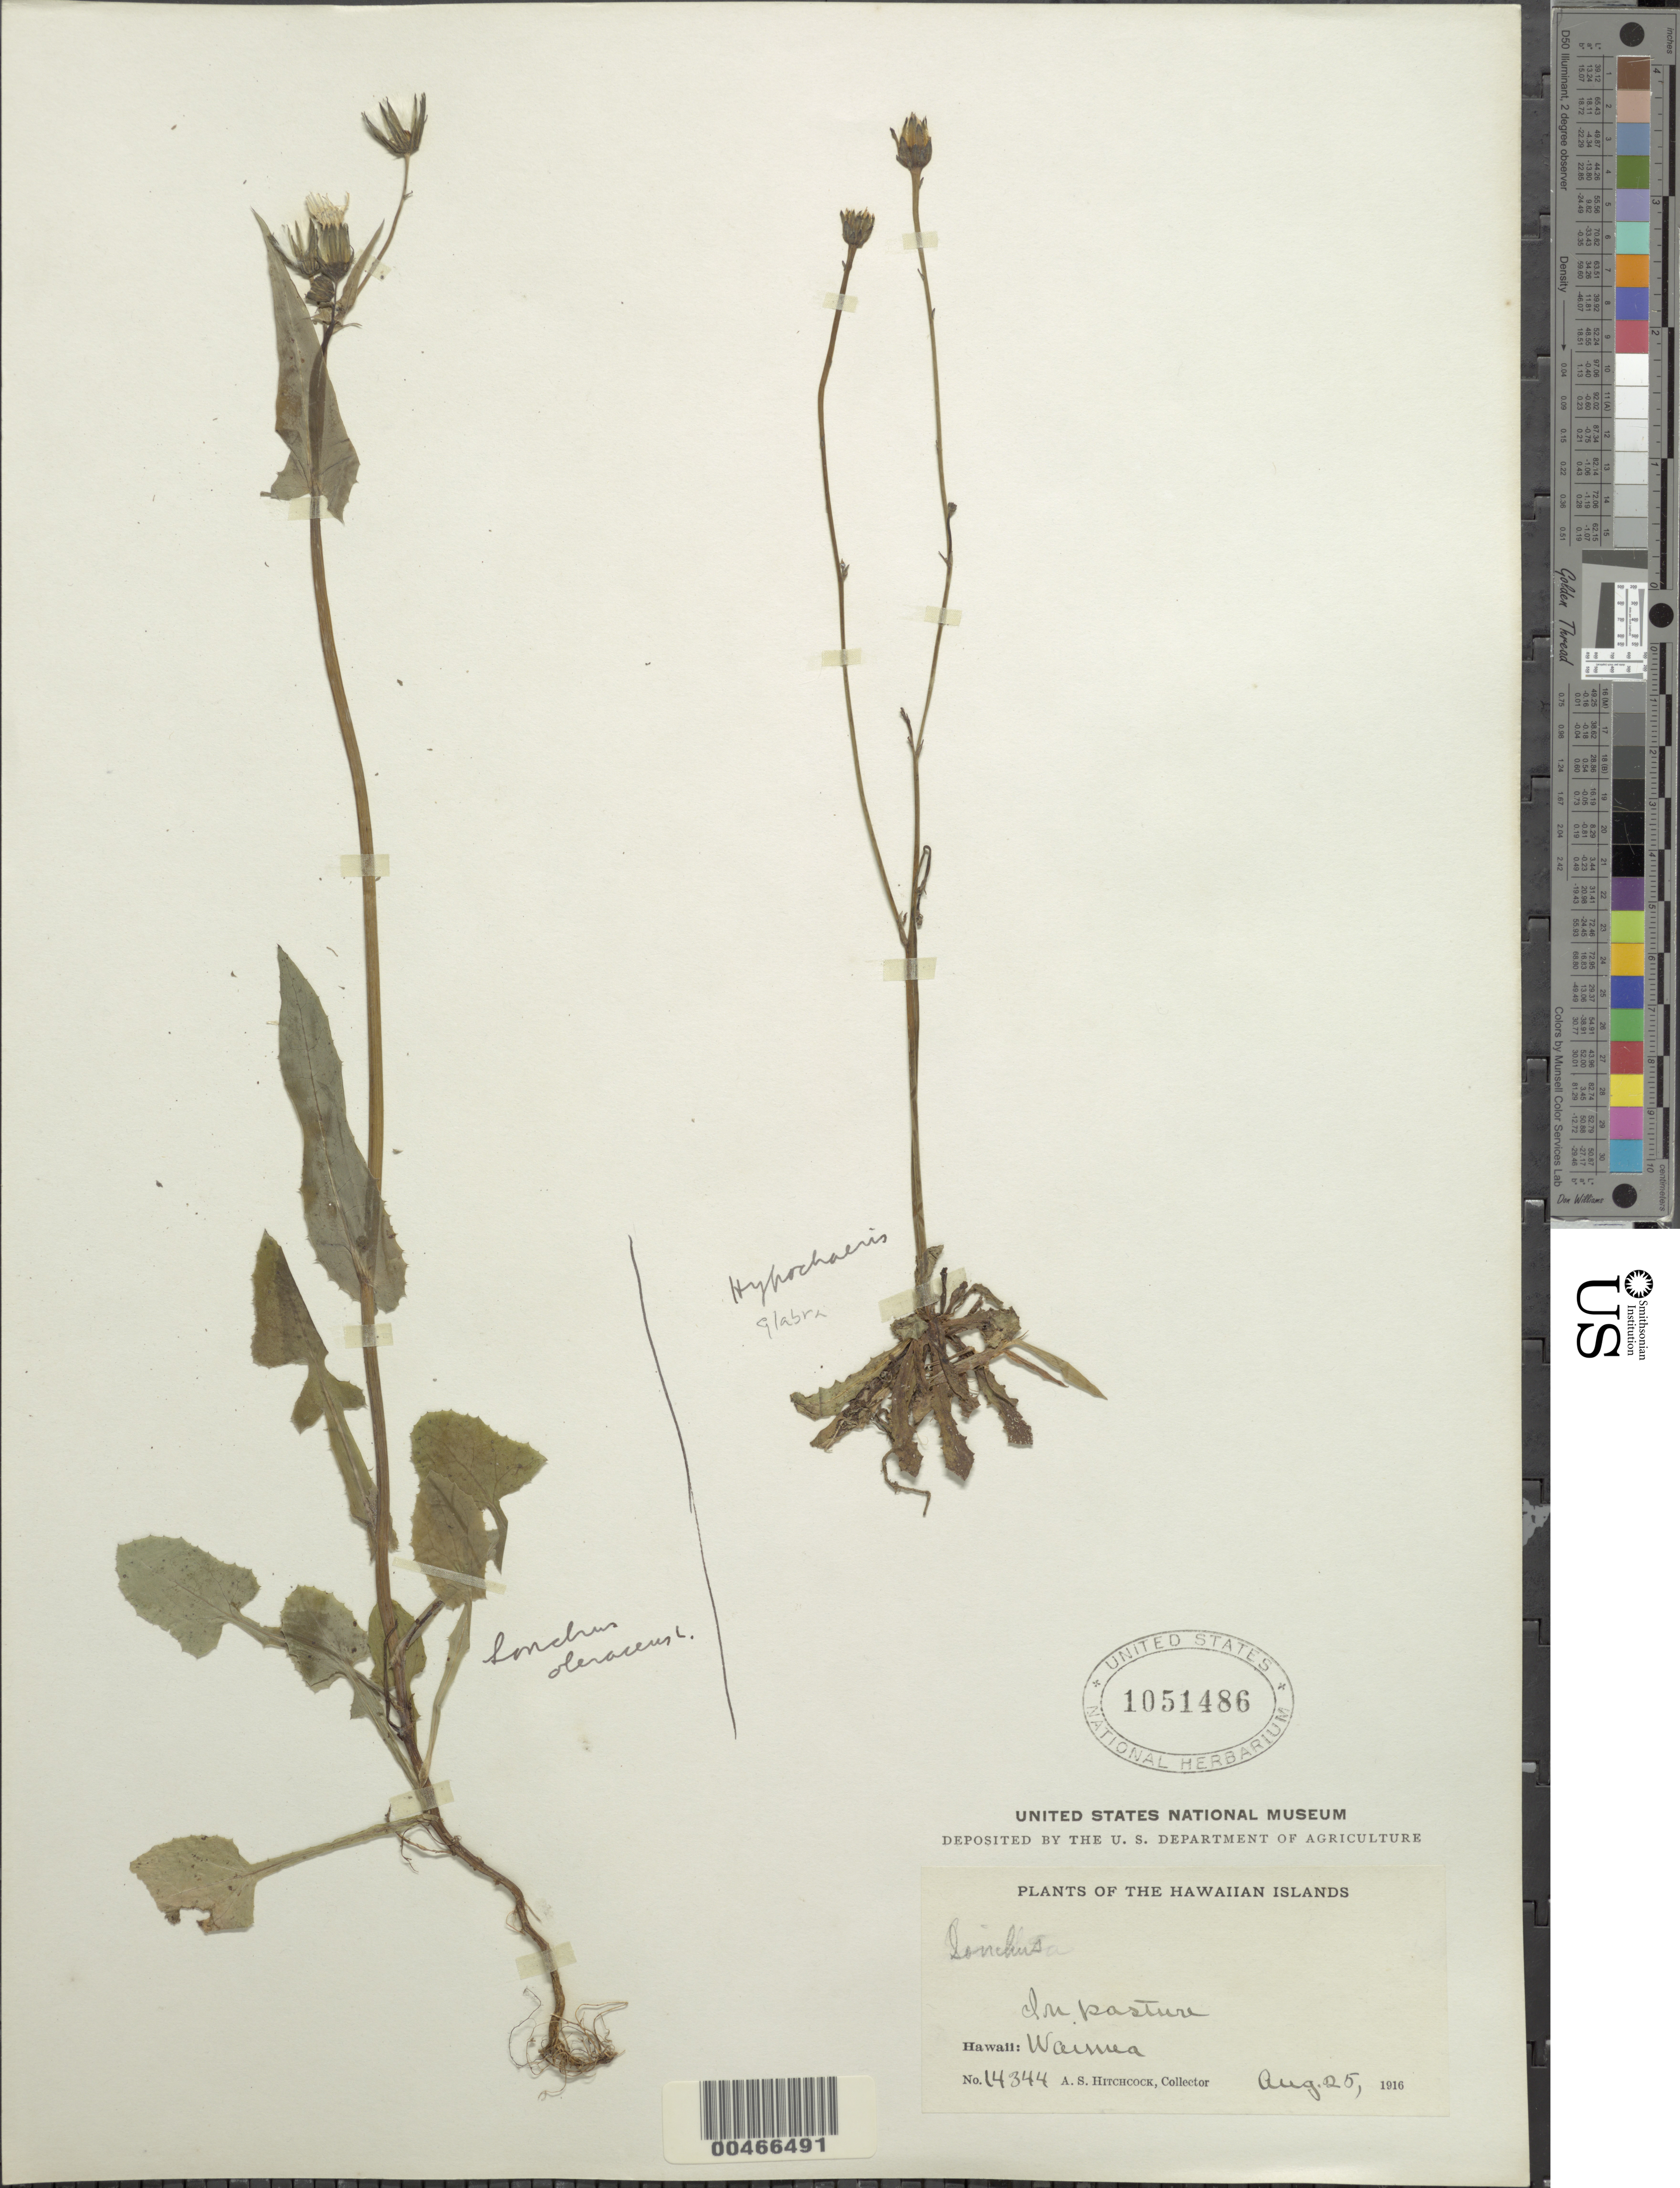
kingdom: Plantae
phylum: Tracheophyta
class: Magnoliopsida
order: Asterales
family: Asteraceae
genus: Sonchus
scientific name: Sonchus oleraceus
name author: L.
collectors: A. S. Hitchcock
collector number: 14344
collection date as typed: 25 Aug 1916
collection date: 1916-08-25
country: United States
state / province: Hawaii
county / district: Kauai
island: Kaua'i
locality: Waimea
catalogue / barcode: US 1051486